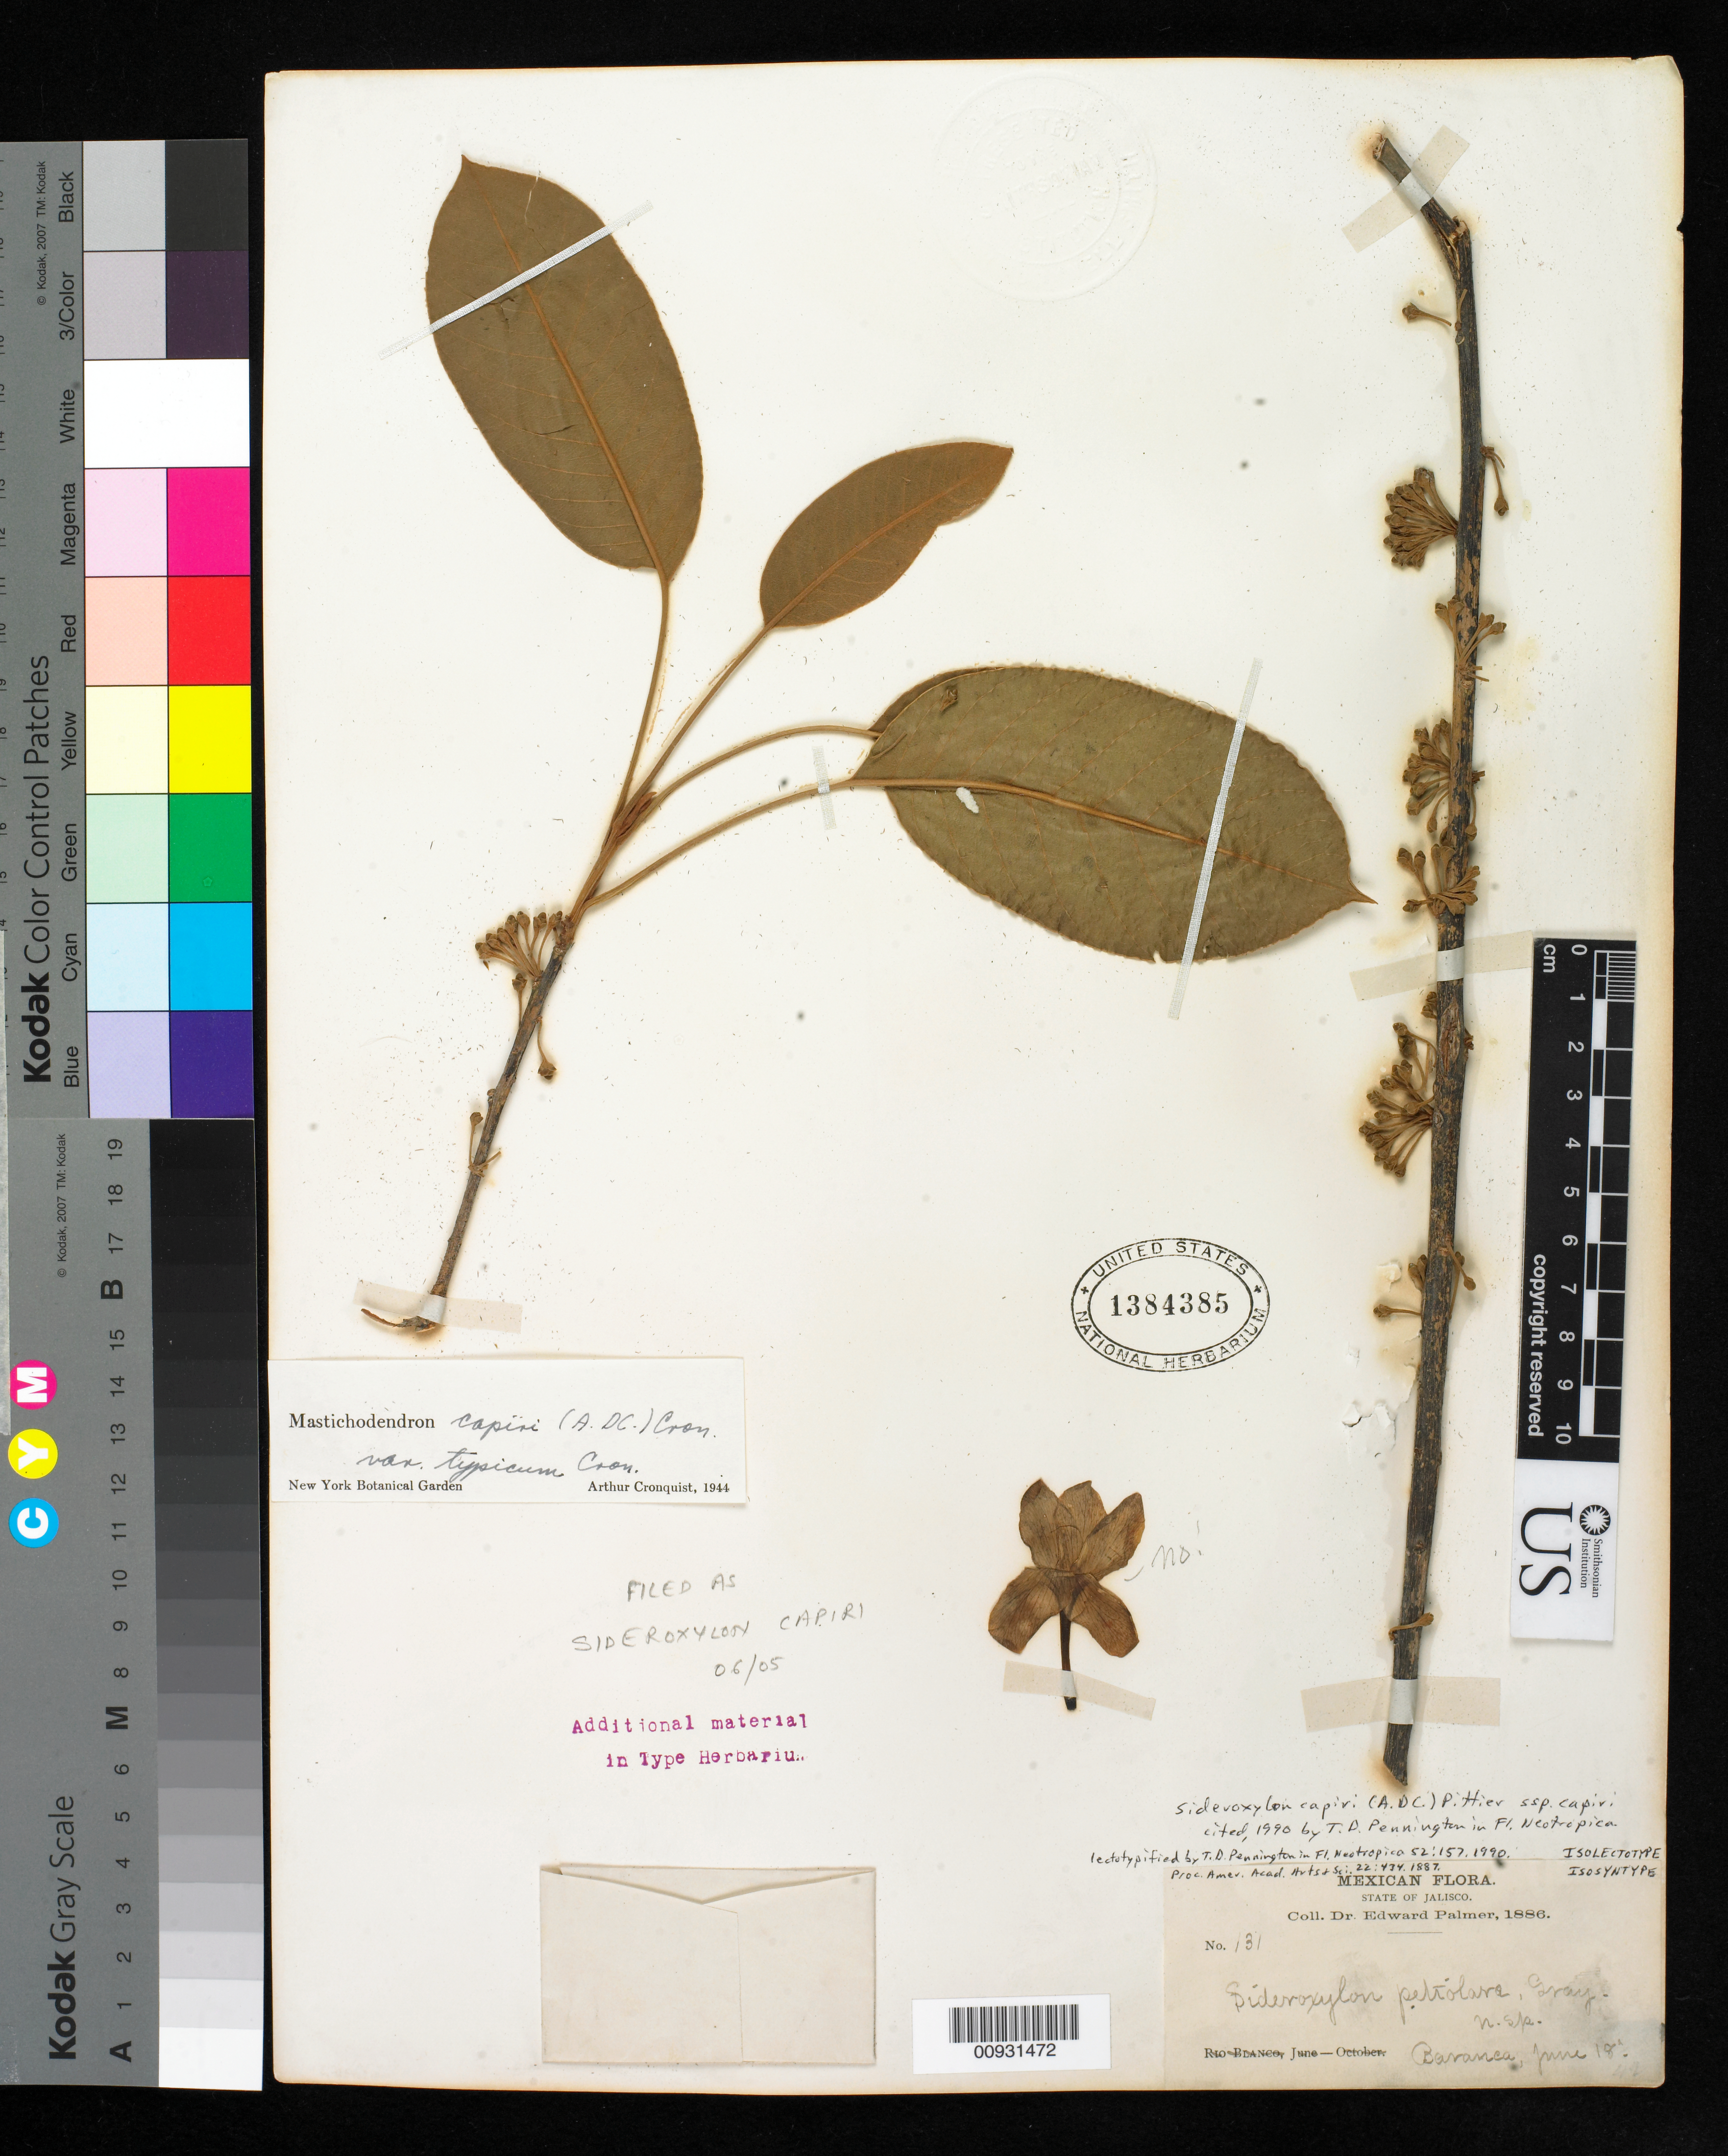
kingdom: Plantae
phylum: Tracheophyta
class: Magnoliopsida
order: Ericales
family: Sapotaceae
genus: Sideroxylon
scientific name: Sideroxylon petiolare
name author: A. Gray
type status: Isolectotype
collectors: E. Palmer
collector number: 131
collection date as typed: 18 Jun 1886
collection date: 1886-06-18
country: Mexico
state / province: Jalisco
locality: Barranca.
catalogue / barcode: US 1384385